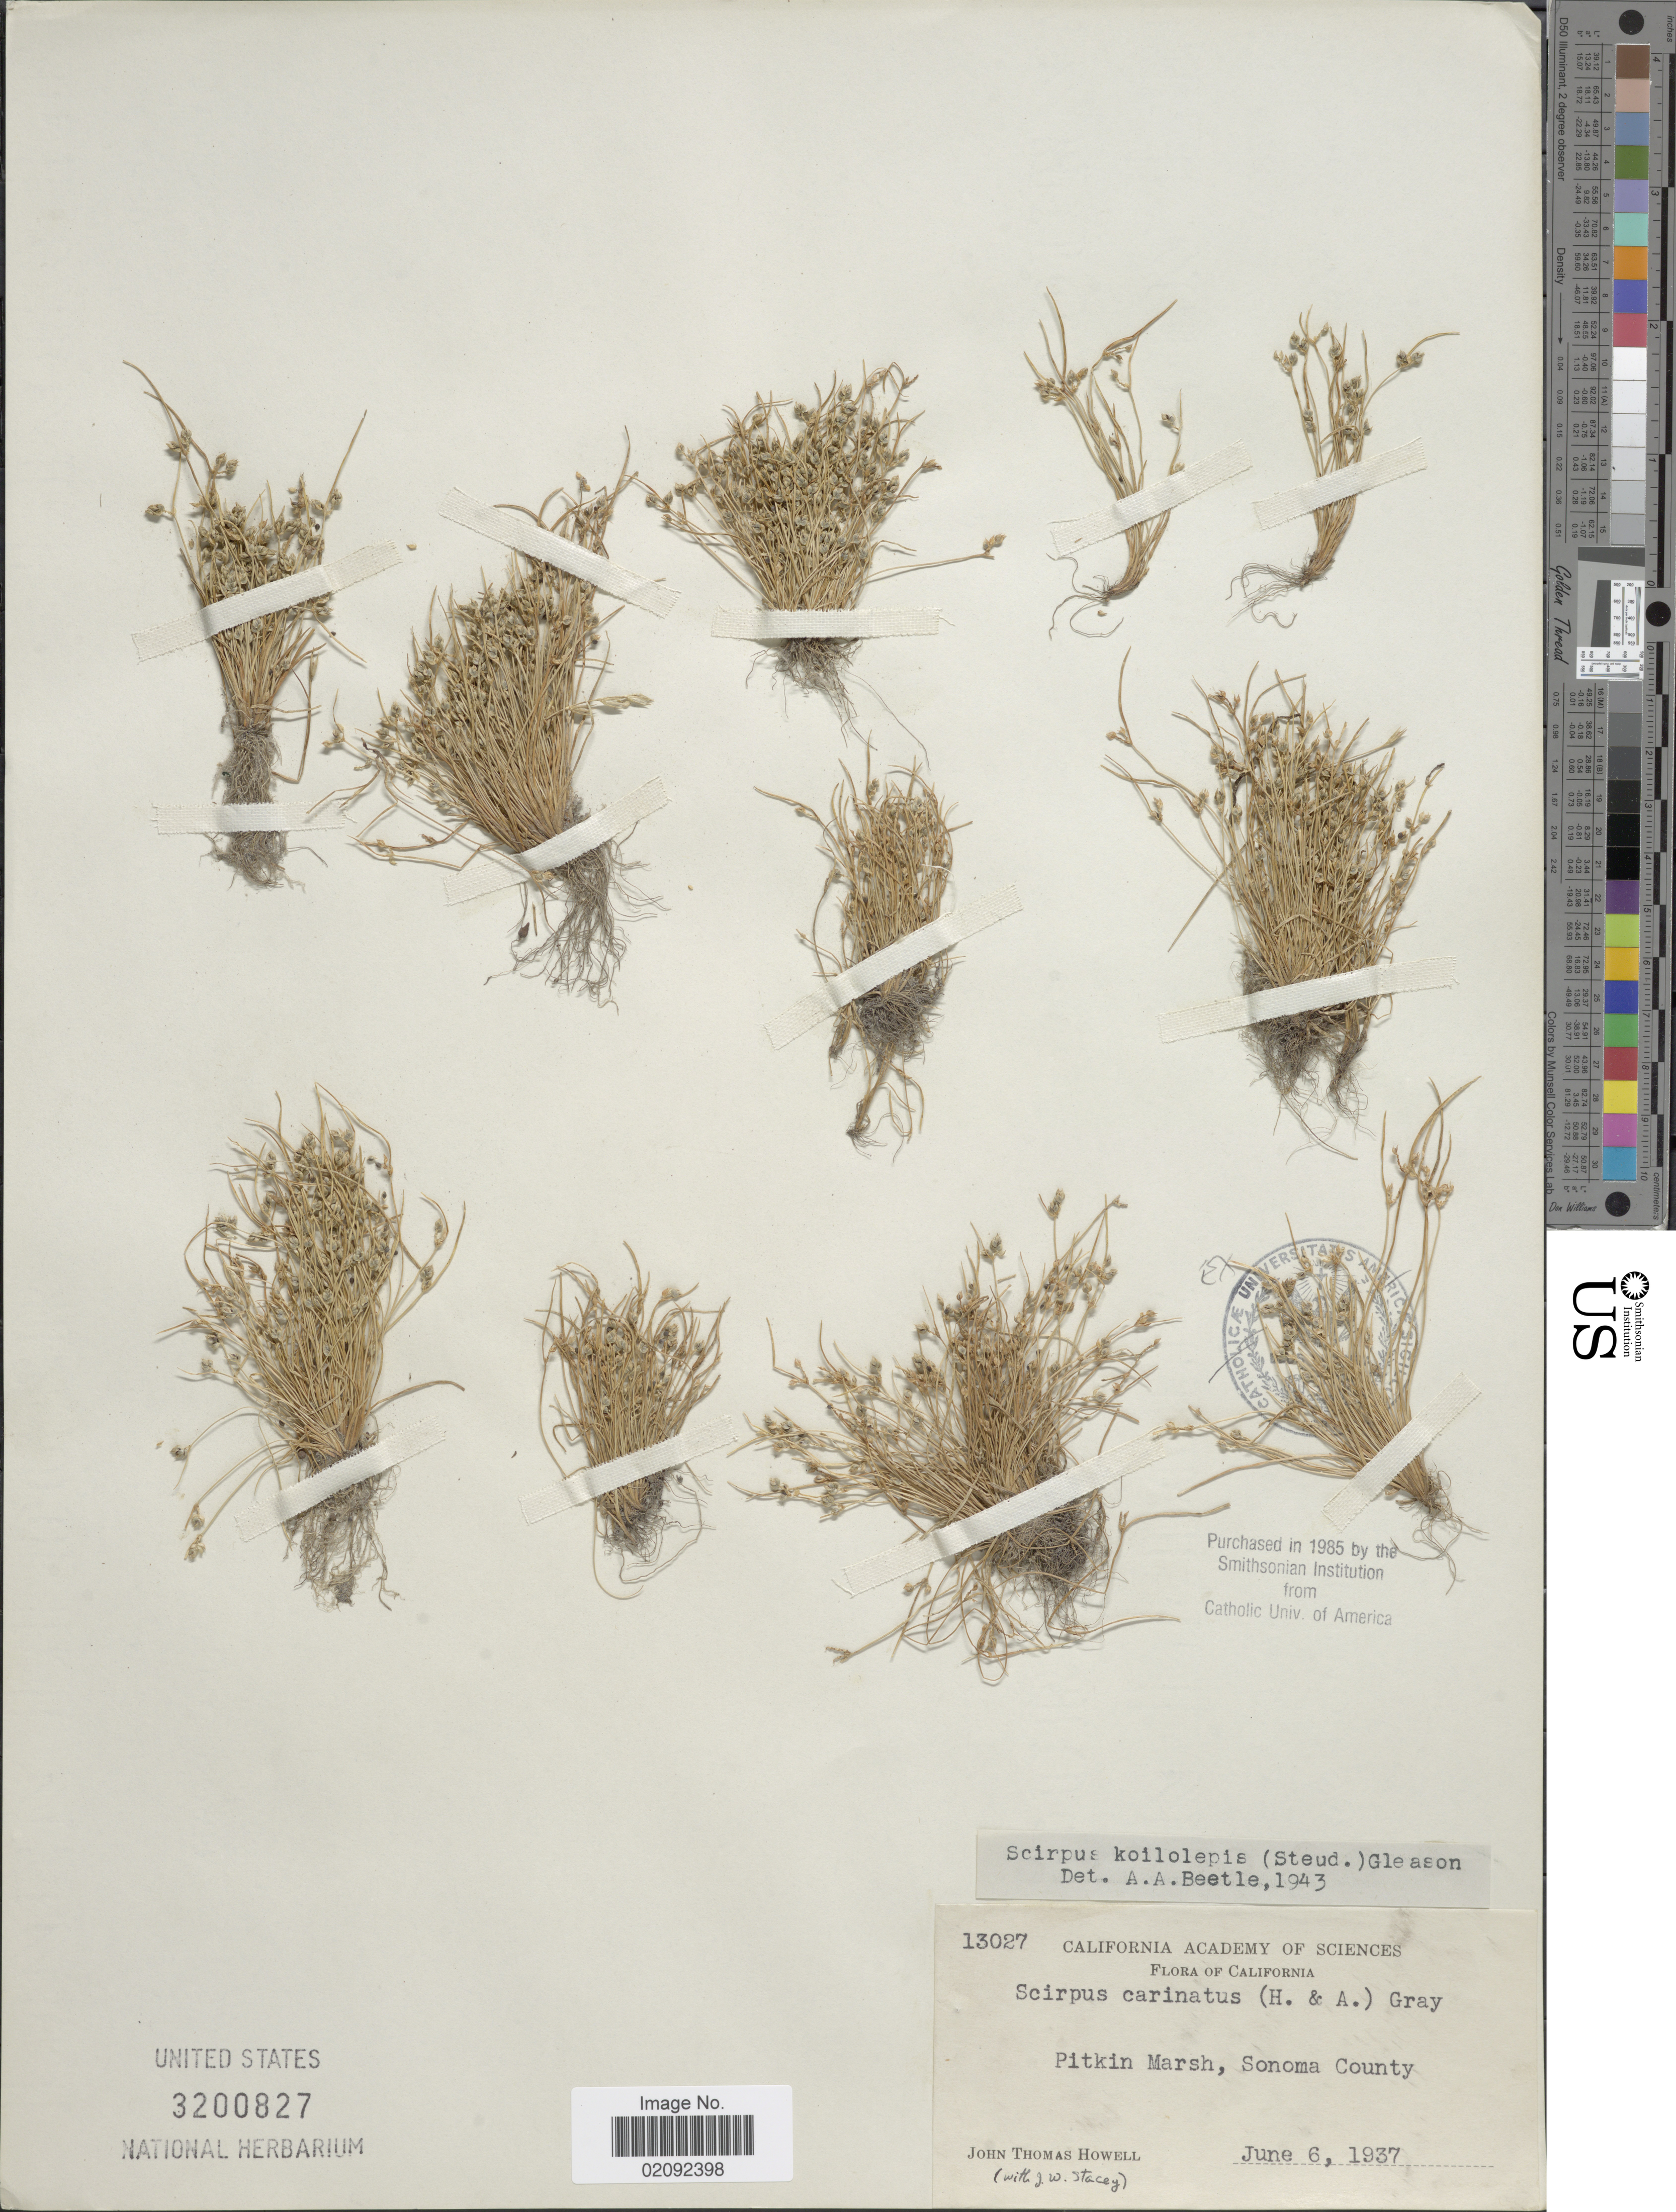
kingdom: Plantae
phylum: Tracheophyta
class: Liliopsida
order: Poales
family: Cyperaceae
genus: Isolepis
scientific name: Isolepis carinata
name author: Hook. & Arn. ex Torr.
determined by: Strong, M. T., (US), Smithsonian Institution - National Museum of Natural History (UNITED STATES)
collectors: J. T. Howell & J. W. Stacey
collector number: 13027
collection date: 1937-06-06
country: United States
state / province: California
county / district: Sonoma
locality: Pitkin Marsh, Sonoma County.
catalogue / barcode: US 3200827